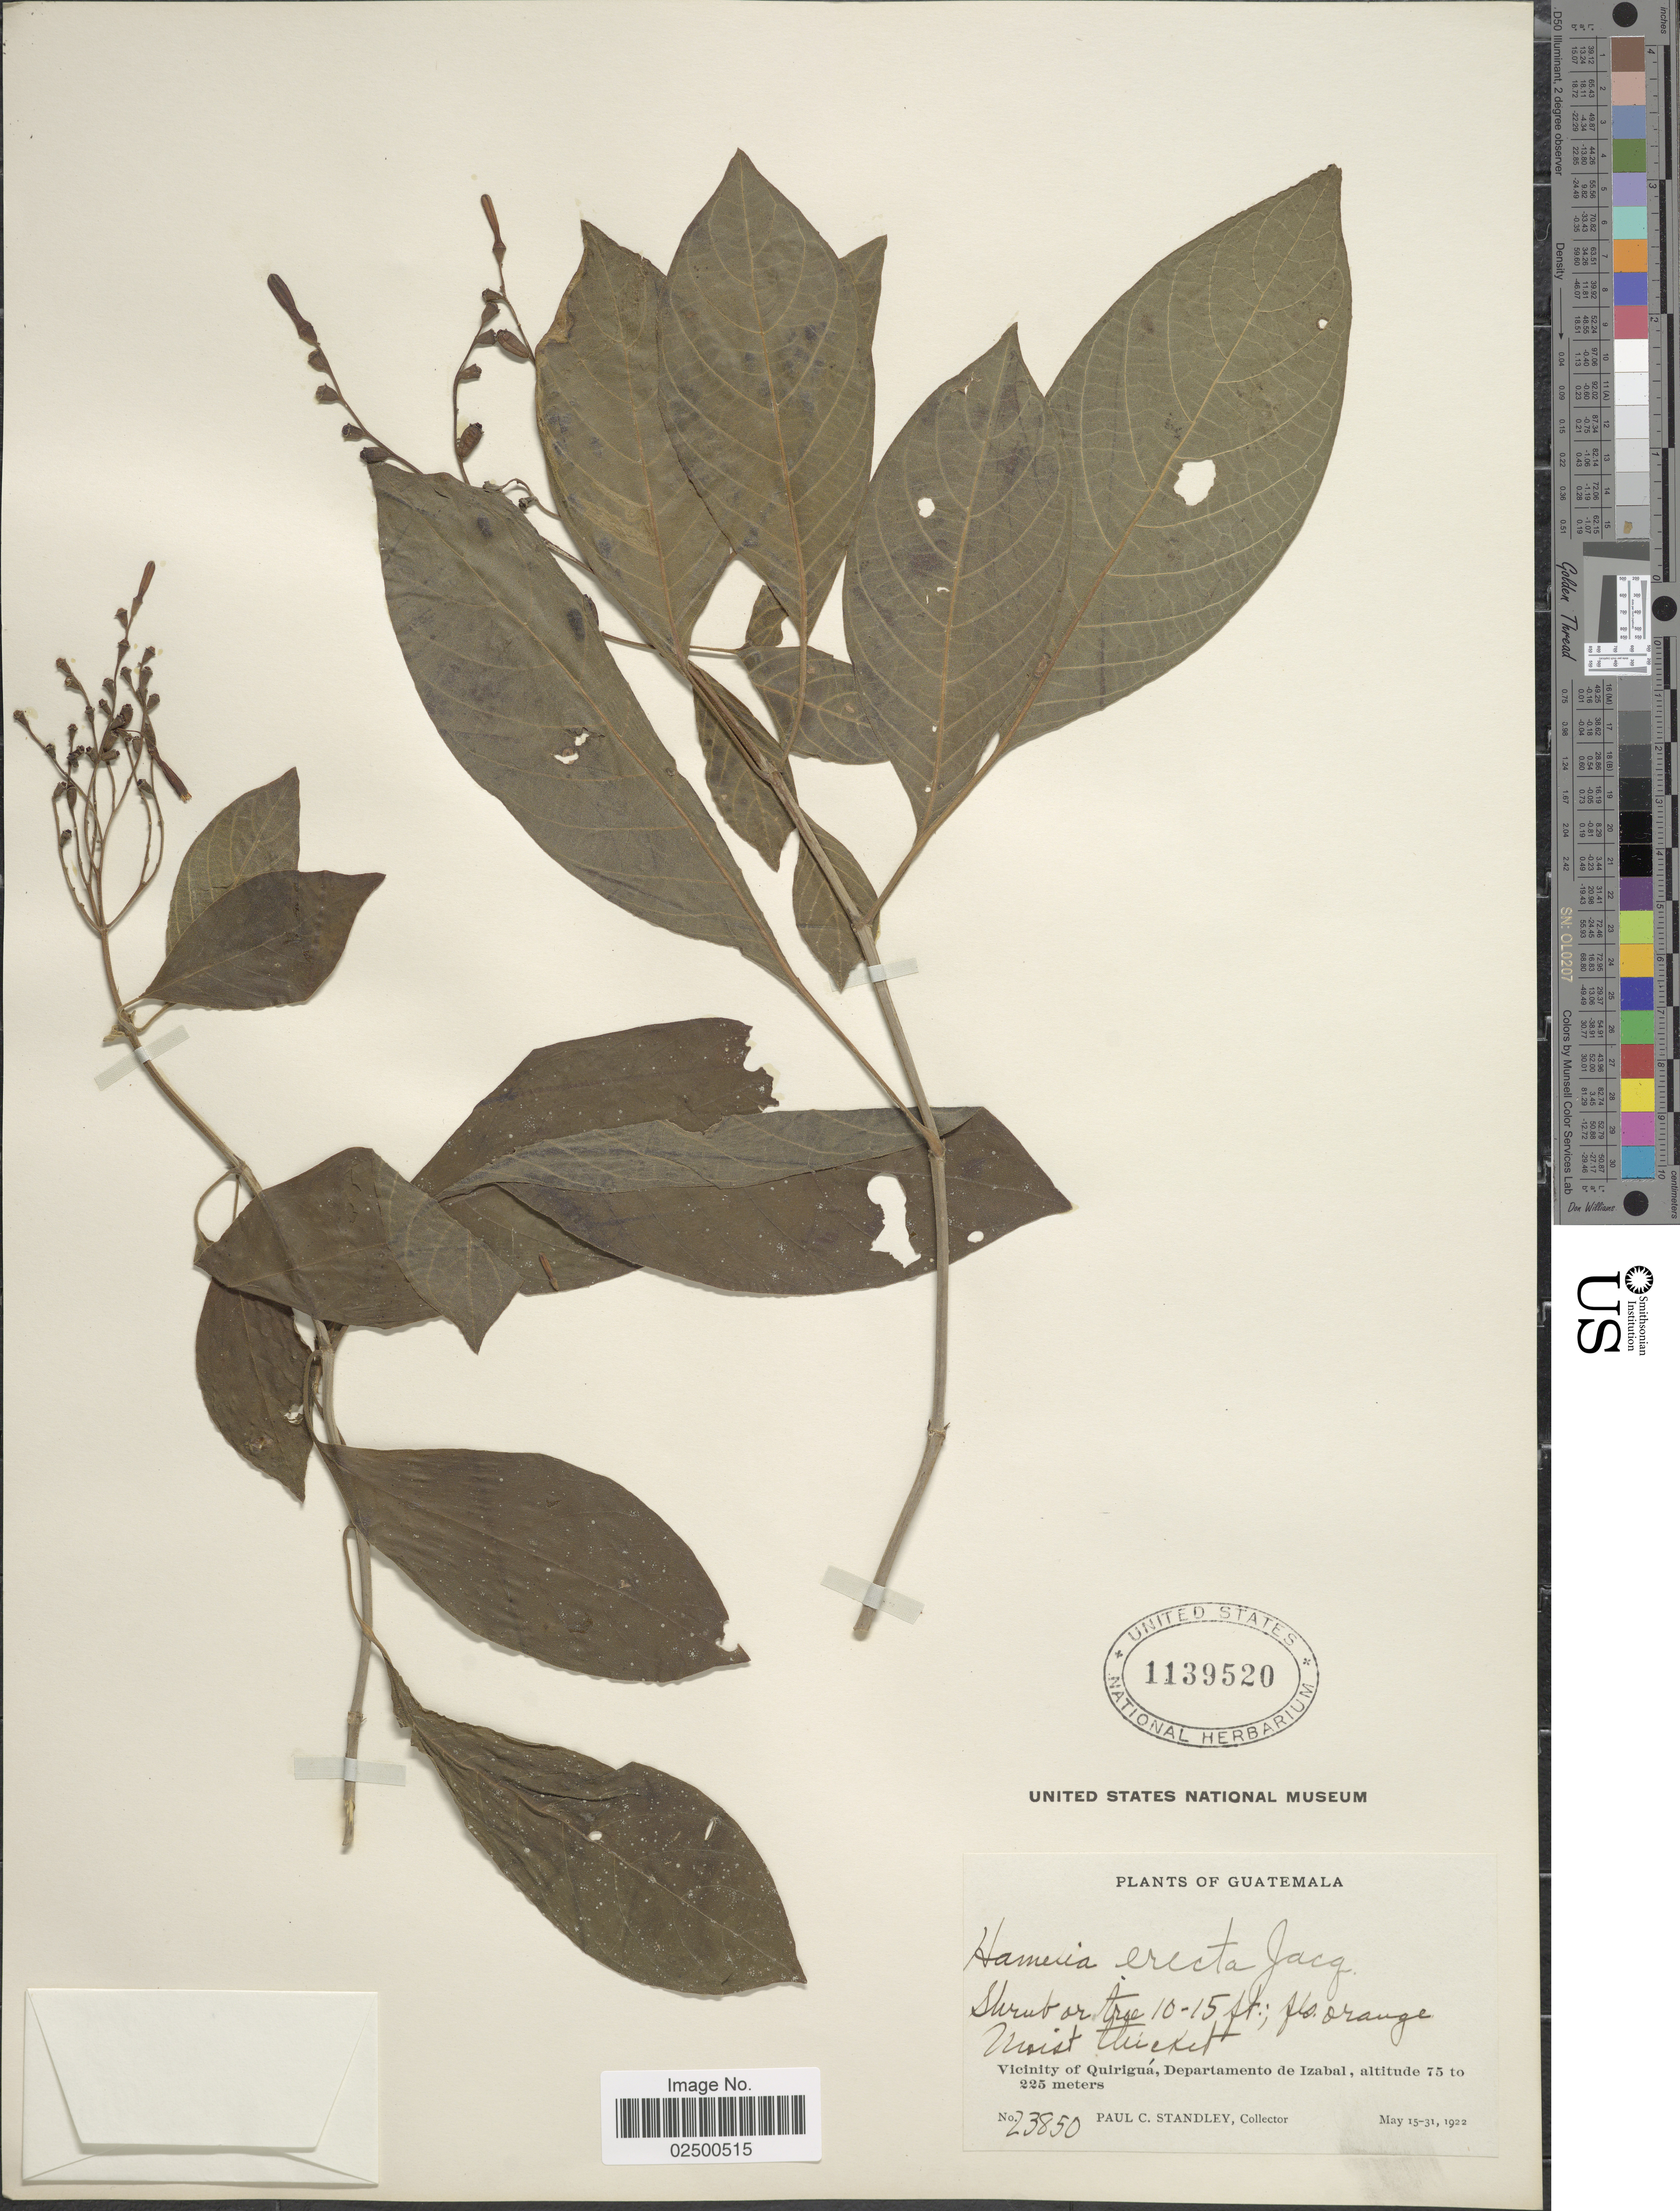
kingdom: Plantae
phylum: Tracheophyta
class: Magnoliopsida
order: Gentianales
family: Rubiaceae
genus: Hamelia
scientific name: Hamelia erecta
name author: Jacq.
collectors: P. C. Standley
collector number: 23850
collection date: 1922-05-15/1922-05-31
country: Guatemala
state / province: Izabal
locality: Vicinity of Quirigua, Departamento de Izabal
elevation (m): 75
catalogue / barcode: US 1139520